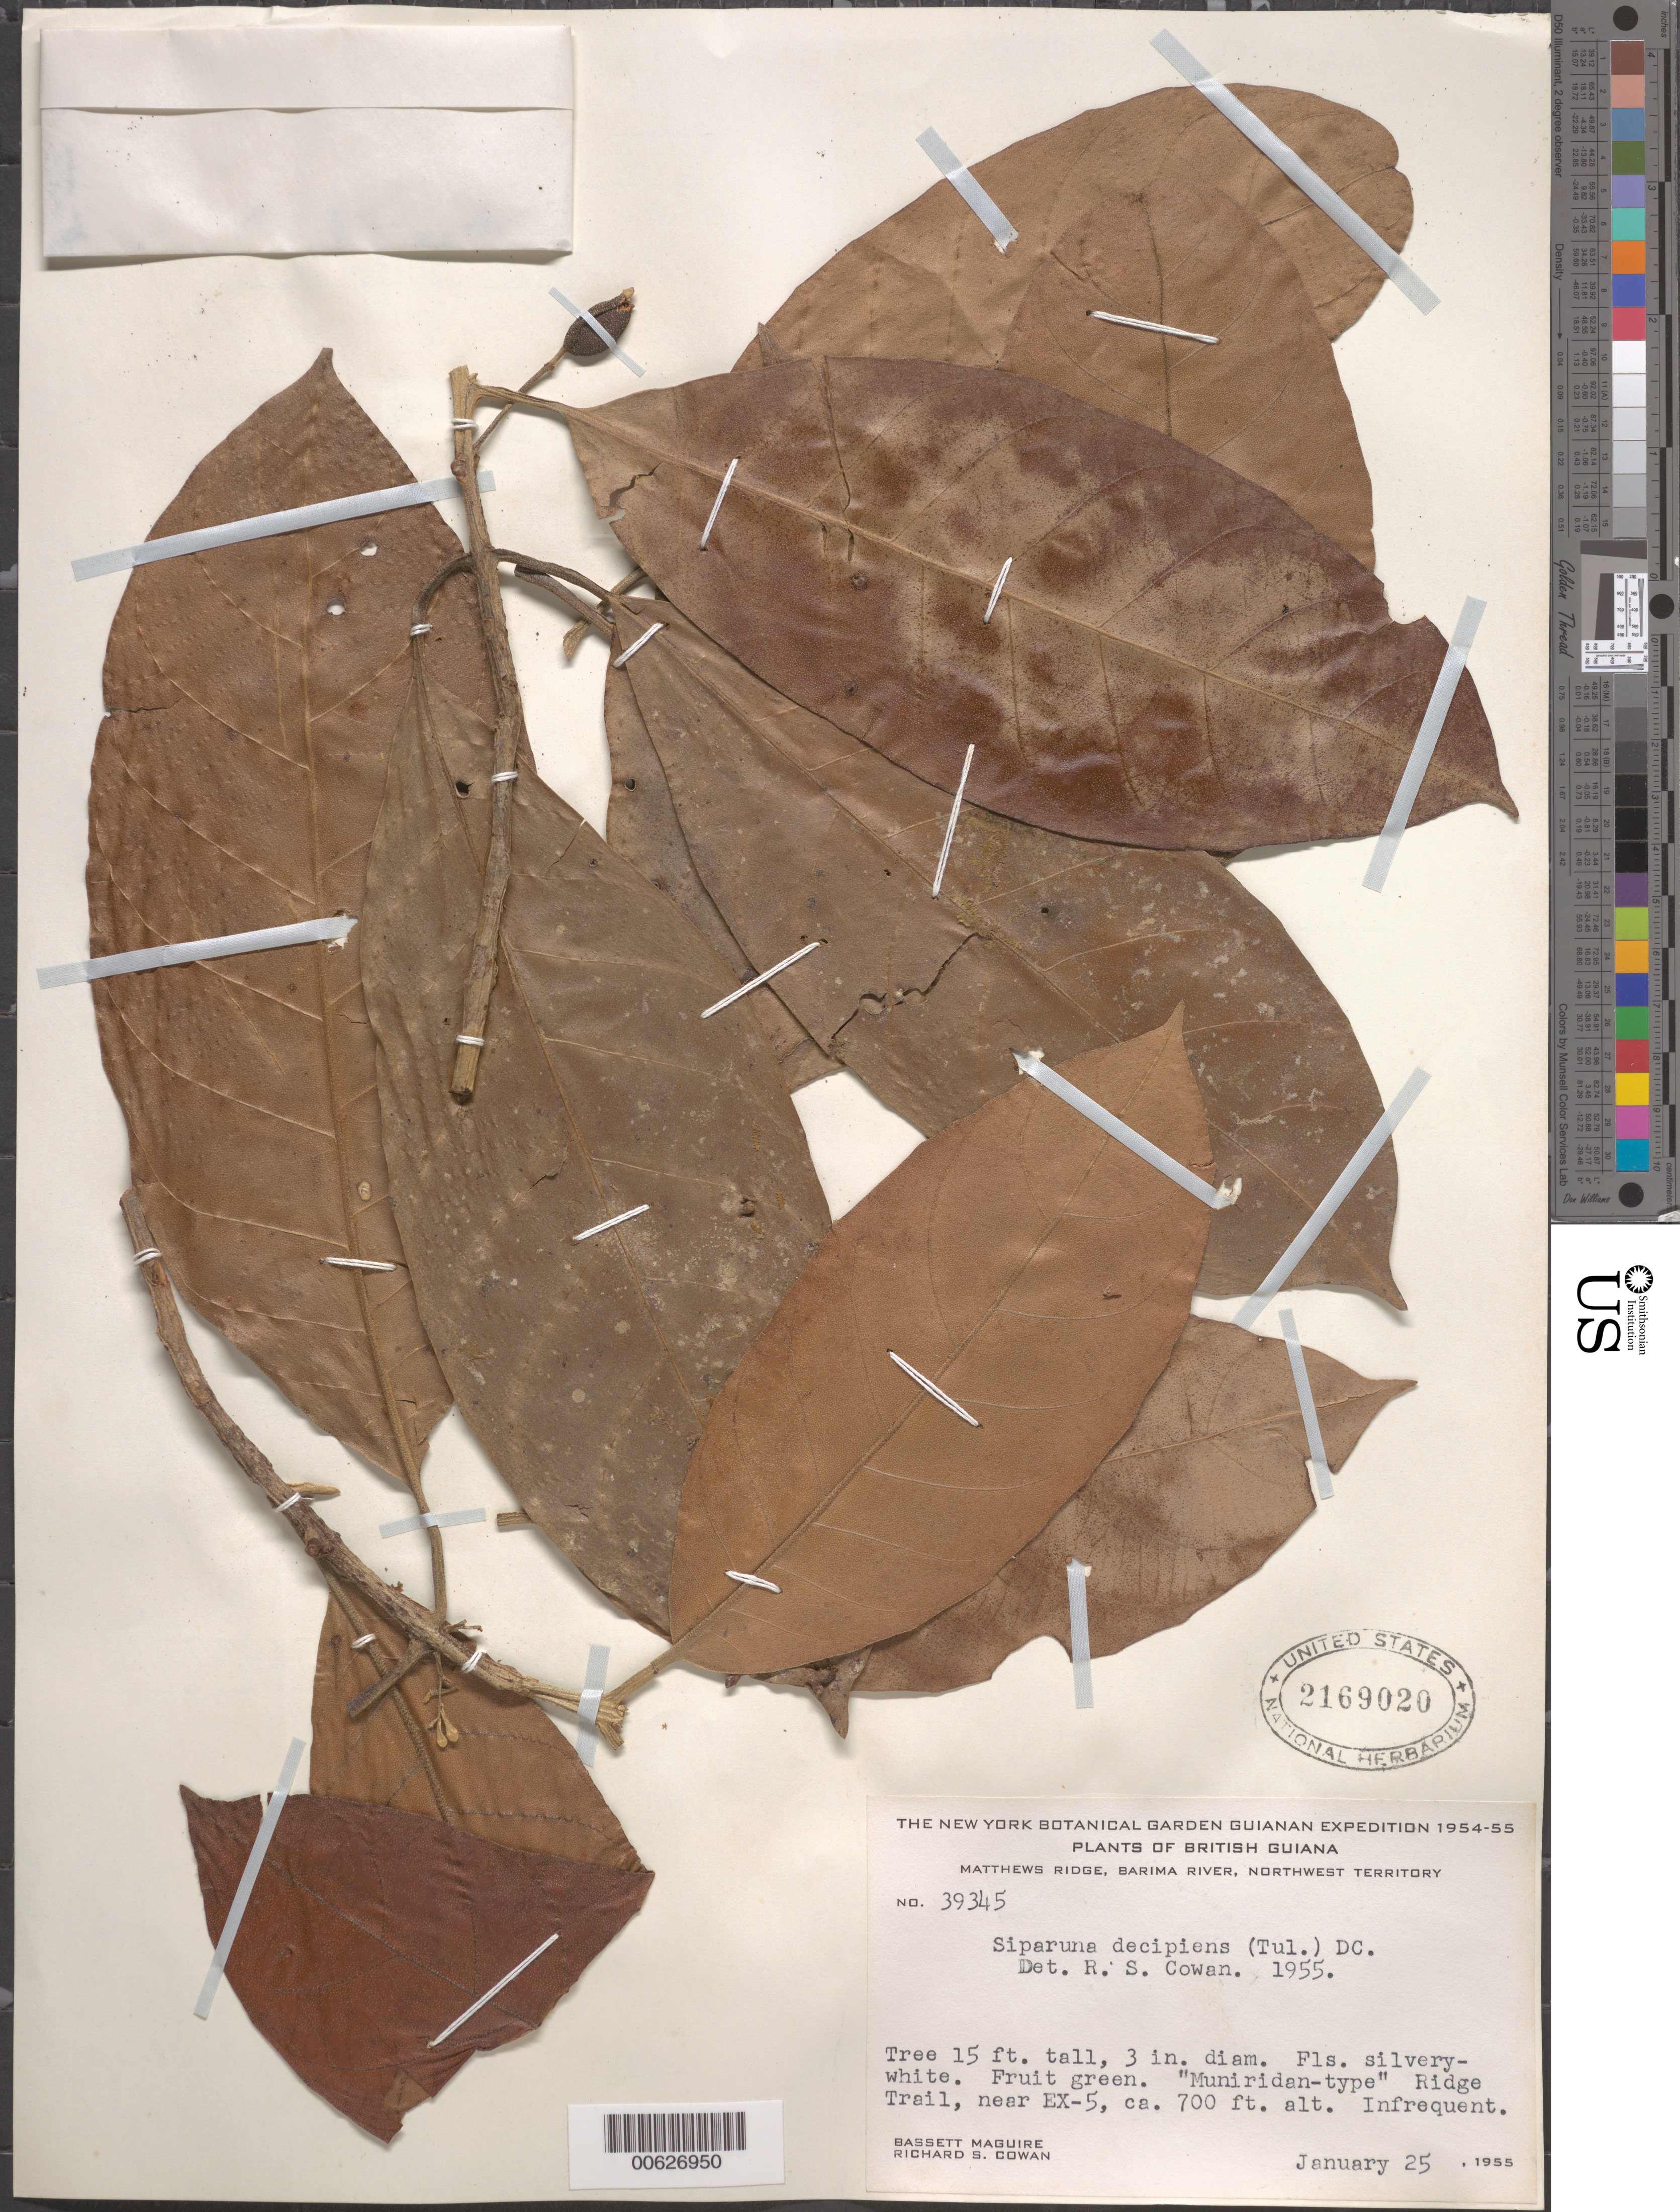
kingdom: Plantae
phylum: Tracheophyta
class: Magnoliopsida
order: Laurales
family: Siparunaceae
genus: Siparuna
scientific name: Siparuna decipiens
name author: (Tul.) A. DC.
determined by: Cowan, R. S.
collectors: B. Maguire & R. S. Cowan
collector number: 39345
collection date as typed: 25-Jan-55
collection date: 1955-01-25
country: Guyana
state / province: Barima-Waini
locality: Barima R., Matthews Ridge, "Muniridan-type" Ridge Trail at EX-5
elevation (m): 210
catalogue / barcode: US 2169020